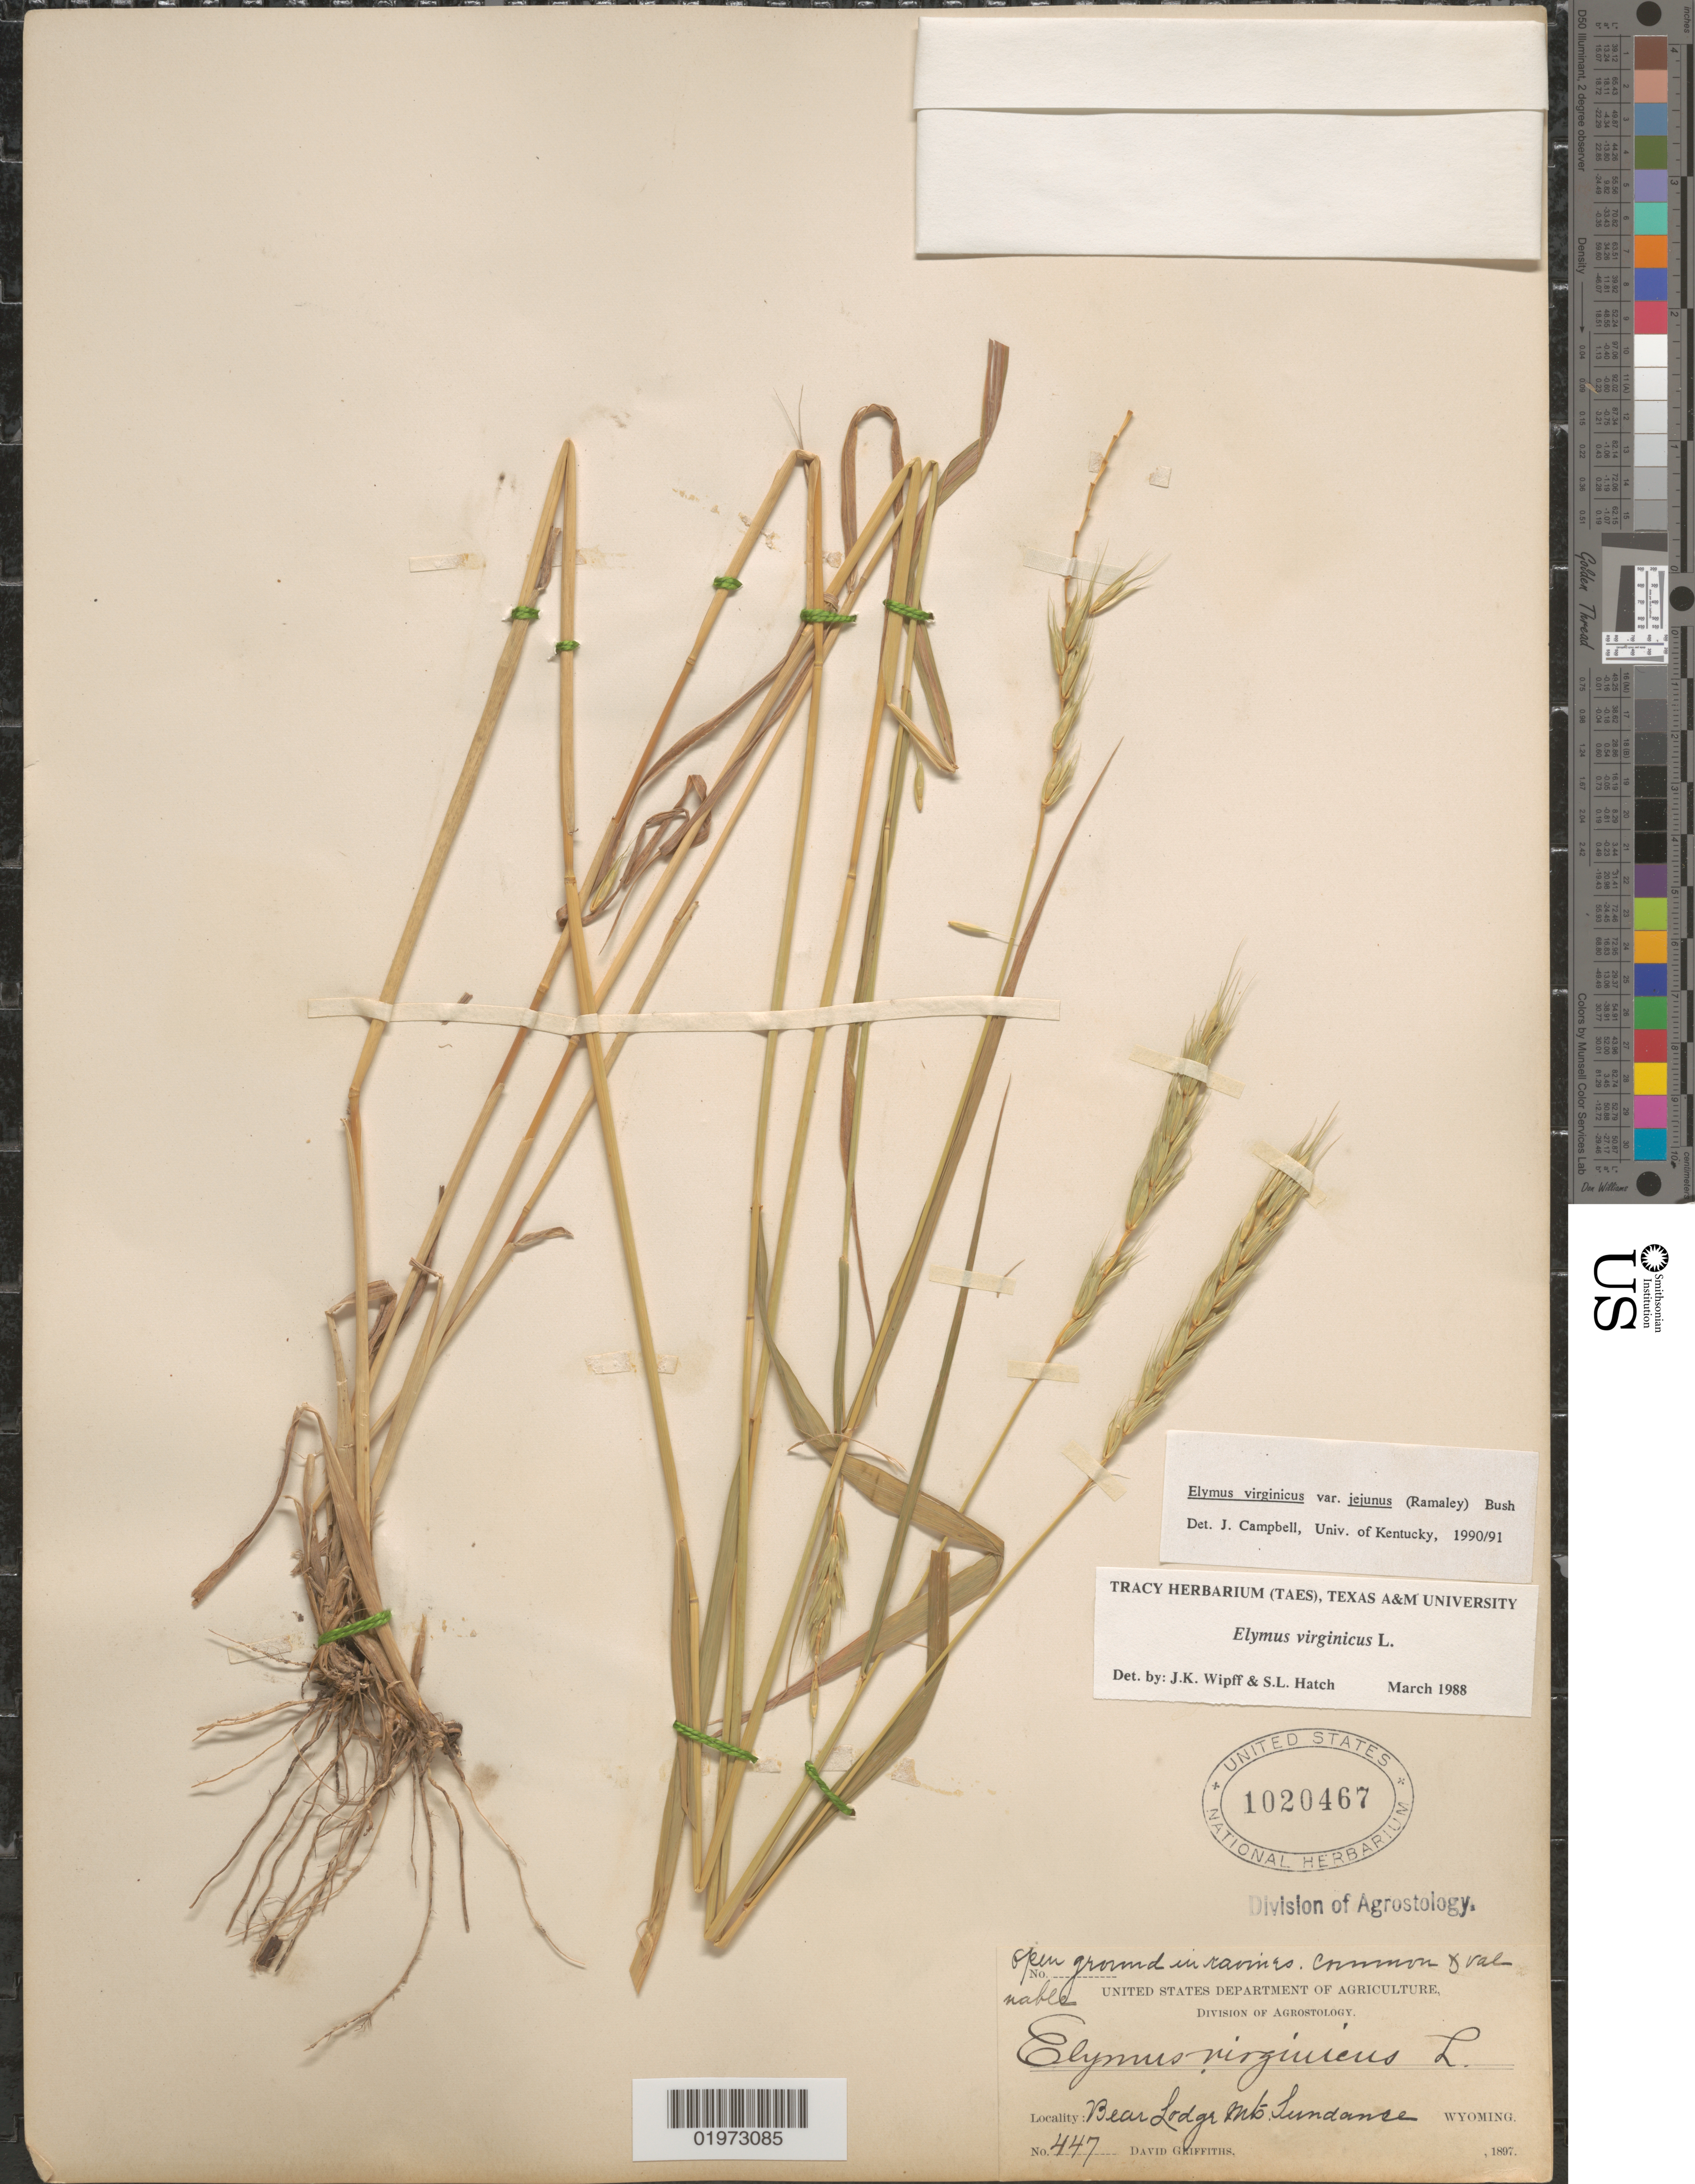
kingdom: Plantae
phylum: Tracheophyta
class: Liliopsida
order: Poales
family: Poaceae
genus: Elymus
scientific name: Elymus virginicus var. virginicus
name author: L.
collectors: D. Griffiths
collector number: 447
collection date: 1897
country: United States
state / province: Wyoming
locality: Open ground in ravines. Bear Lodge Mts. Sundance.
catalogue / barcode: US 1020467